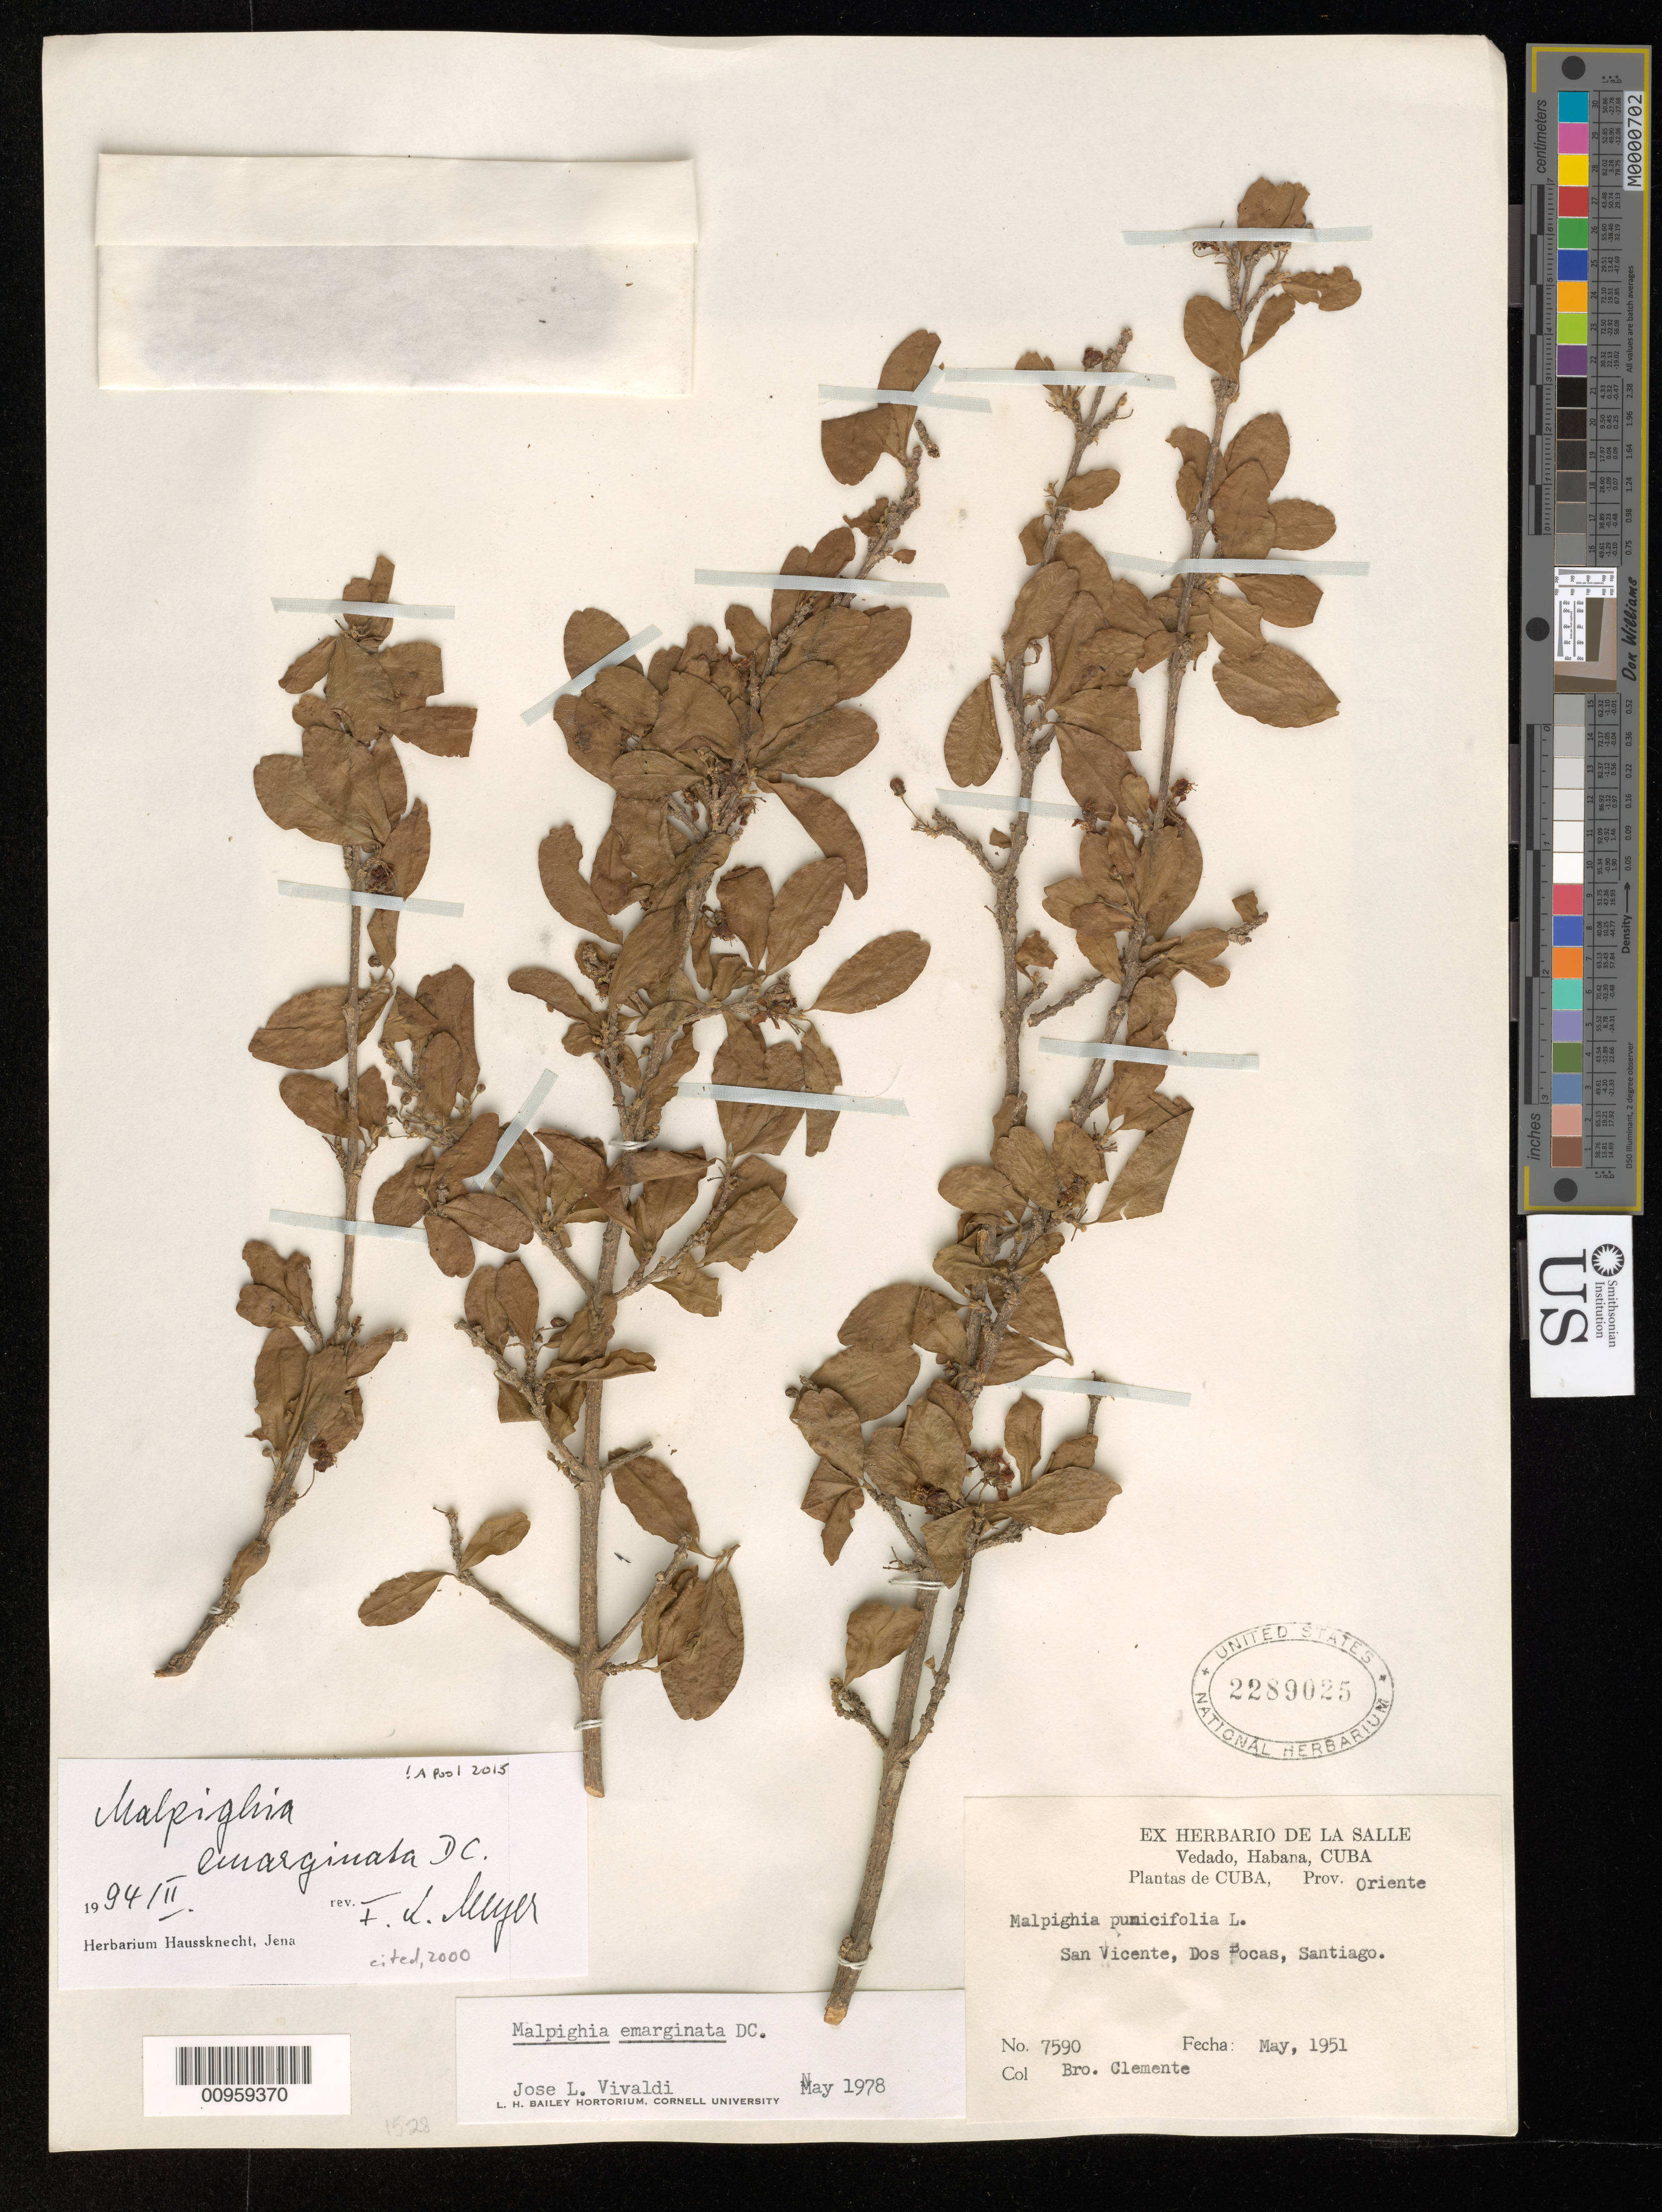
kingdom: Plantae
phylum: Tracheophyta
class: Magnoliopsida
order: Malpighiales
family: Malpighiaceae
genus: Malpighia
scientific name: Malpighia emarginata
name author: DC.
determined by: Meyer, F. K.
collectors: Bro. Clemente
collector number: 7590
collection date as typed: May 1951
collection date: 1951-05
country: Cuba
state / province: Santiago de Cuba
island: Cuba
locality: San Vicente, Dos Pocas, Santiago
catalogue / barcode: US 2289025